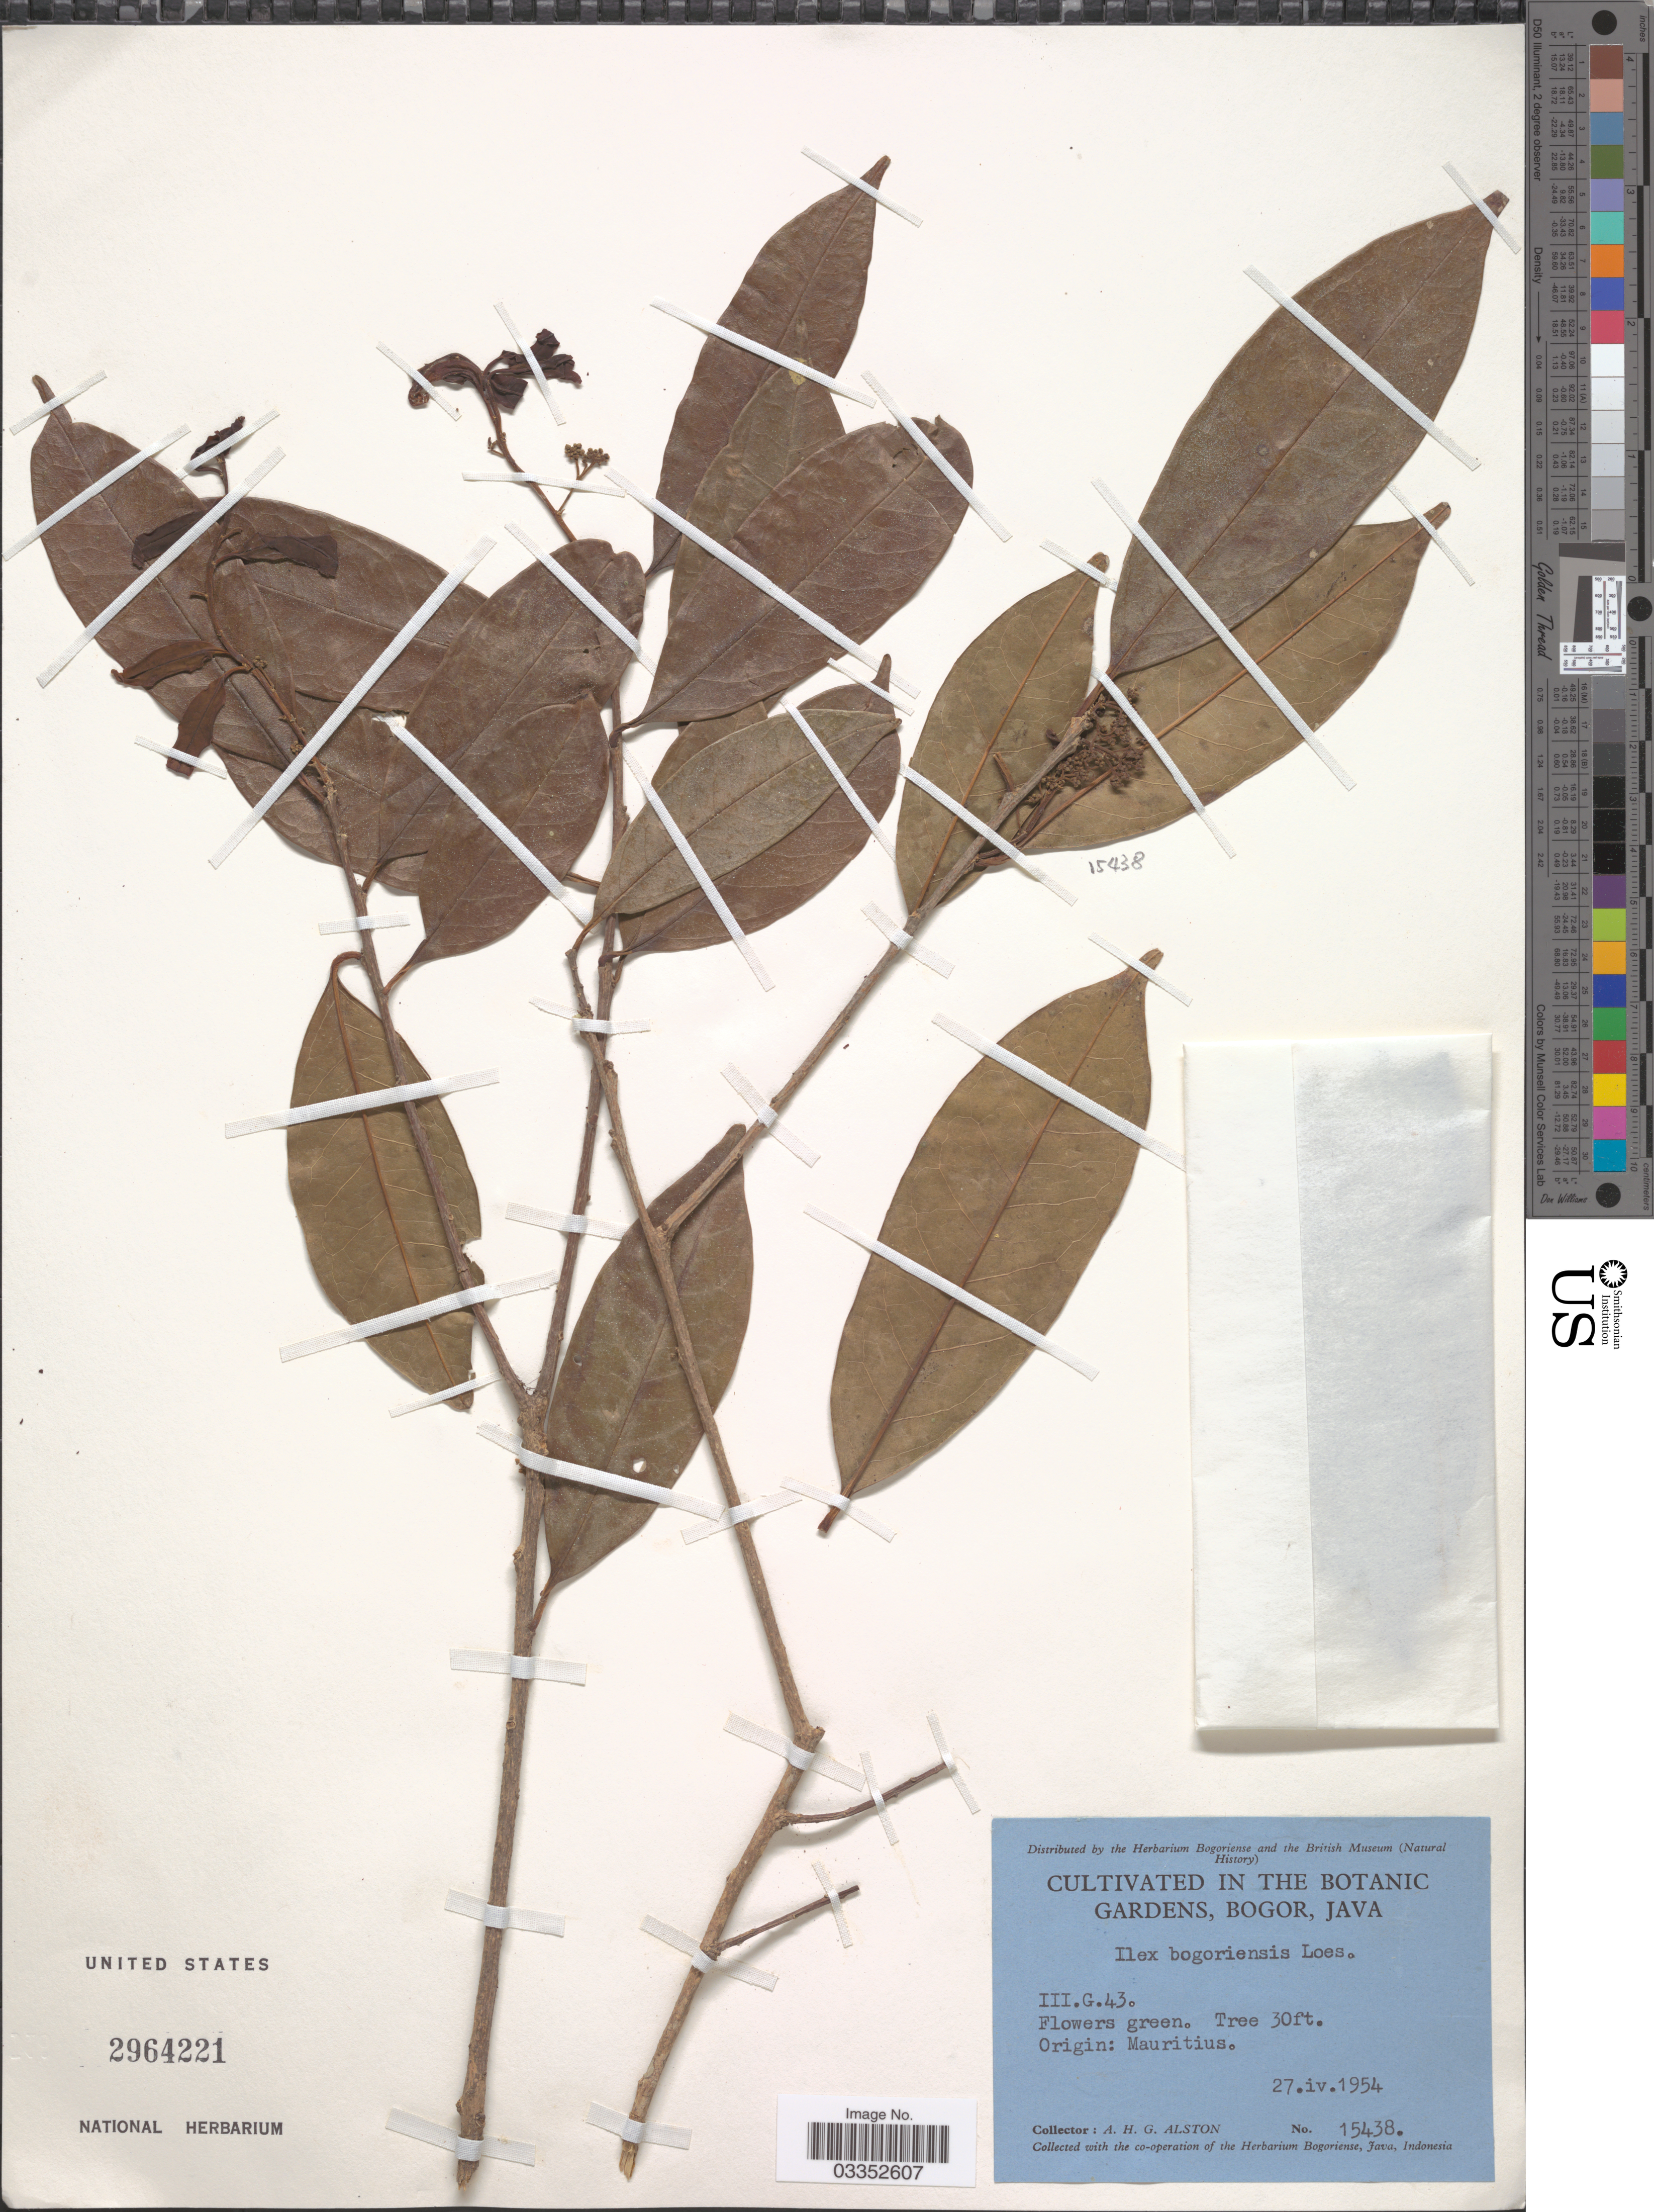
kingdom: Plantae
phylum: Tracheophyta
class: Magnoliopsida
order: Aquifoliales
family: Aquifoliaceae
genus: Ilex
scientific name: Ilex bogorensis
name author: Loes.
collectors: A. H. Alston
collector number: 15438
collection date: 1954-04-27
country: Indonesia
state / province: Java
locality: Cultivated in the Botanic Gardens, Bogor, Java.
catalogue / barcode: US 2964221